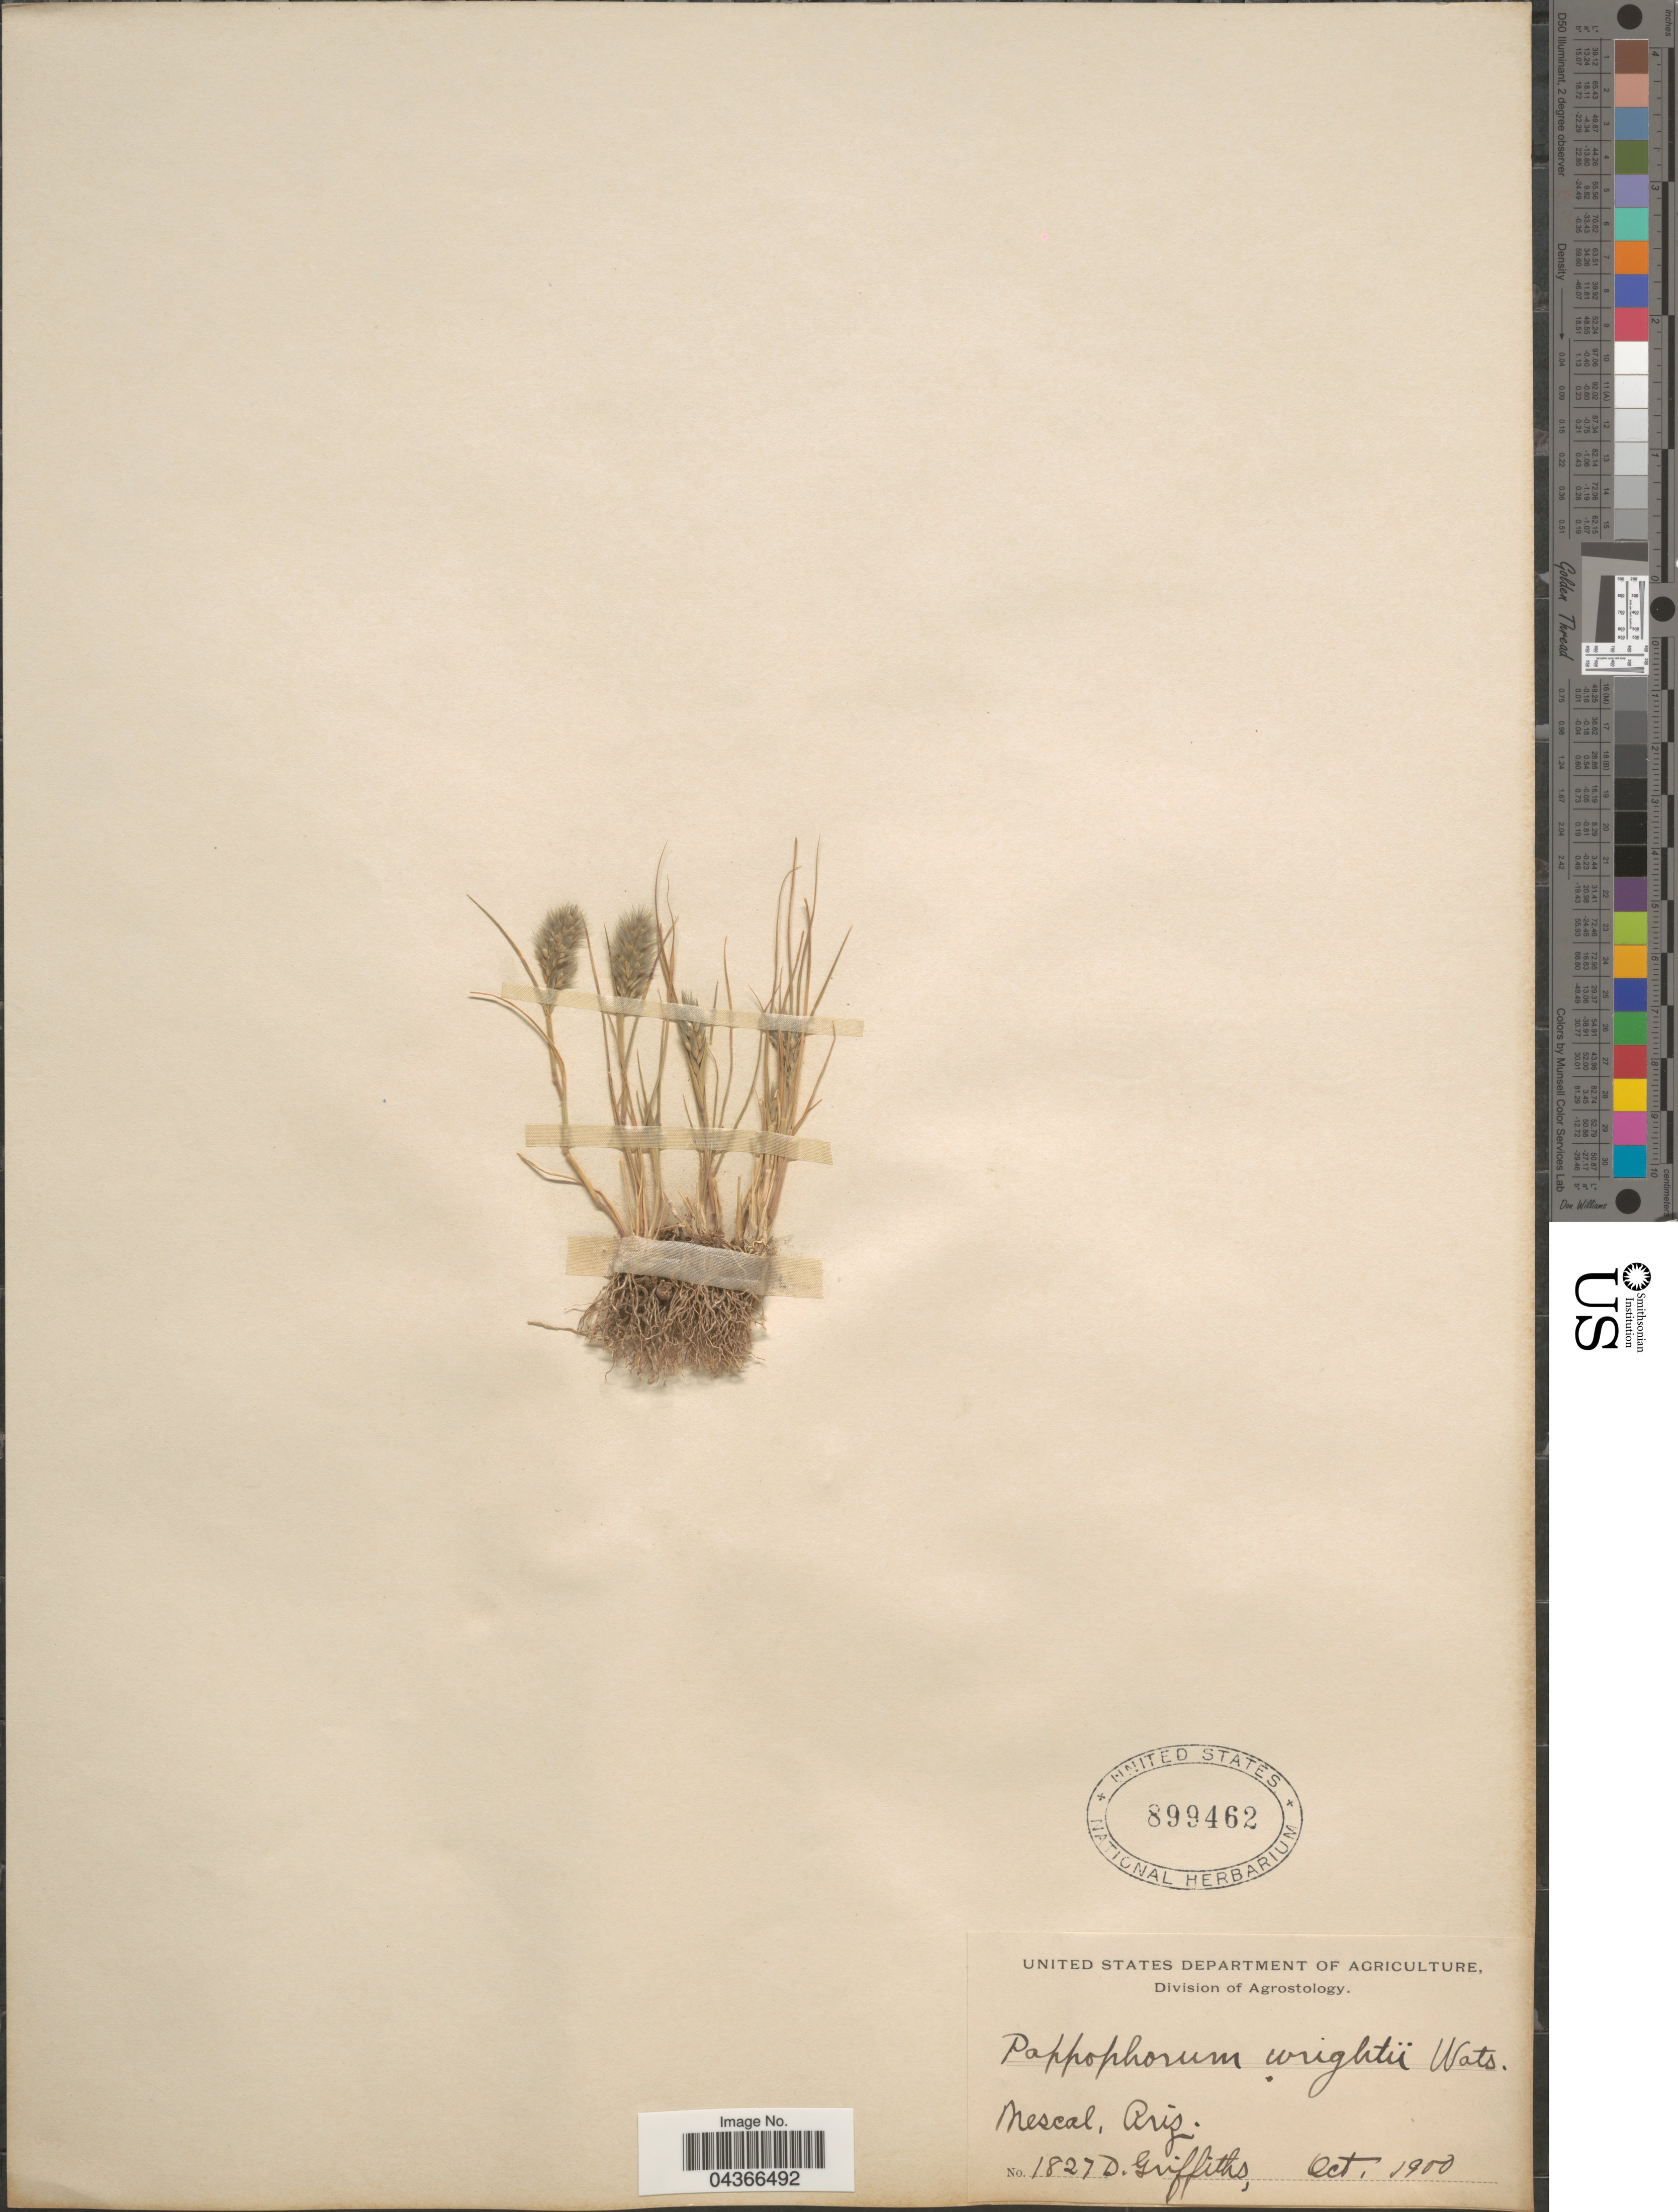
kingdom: Plantae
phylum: Tracheophyta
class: Liliopsida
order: Poales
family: Poaceae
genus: Enneapogon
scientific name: Enneapogon desvauxii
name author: P. Beauv.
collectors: D. Griffiths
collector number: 1827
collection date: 1900-10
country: United States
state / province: Arizona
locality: Mescal.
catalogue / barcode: US 899462